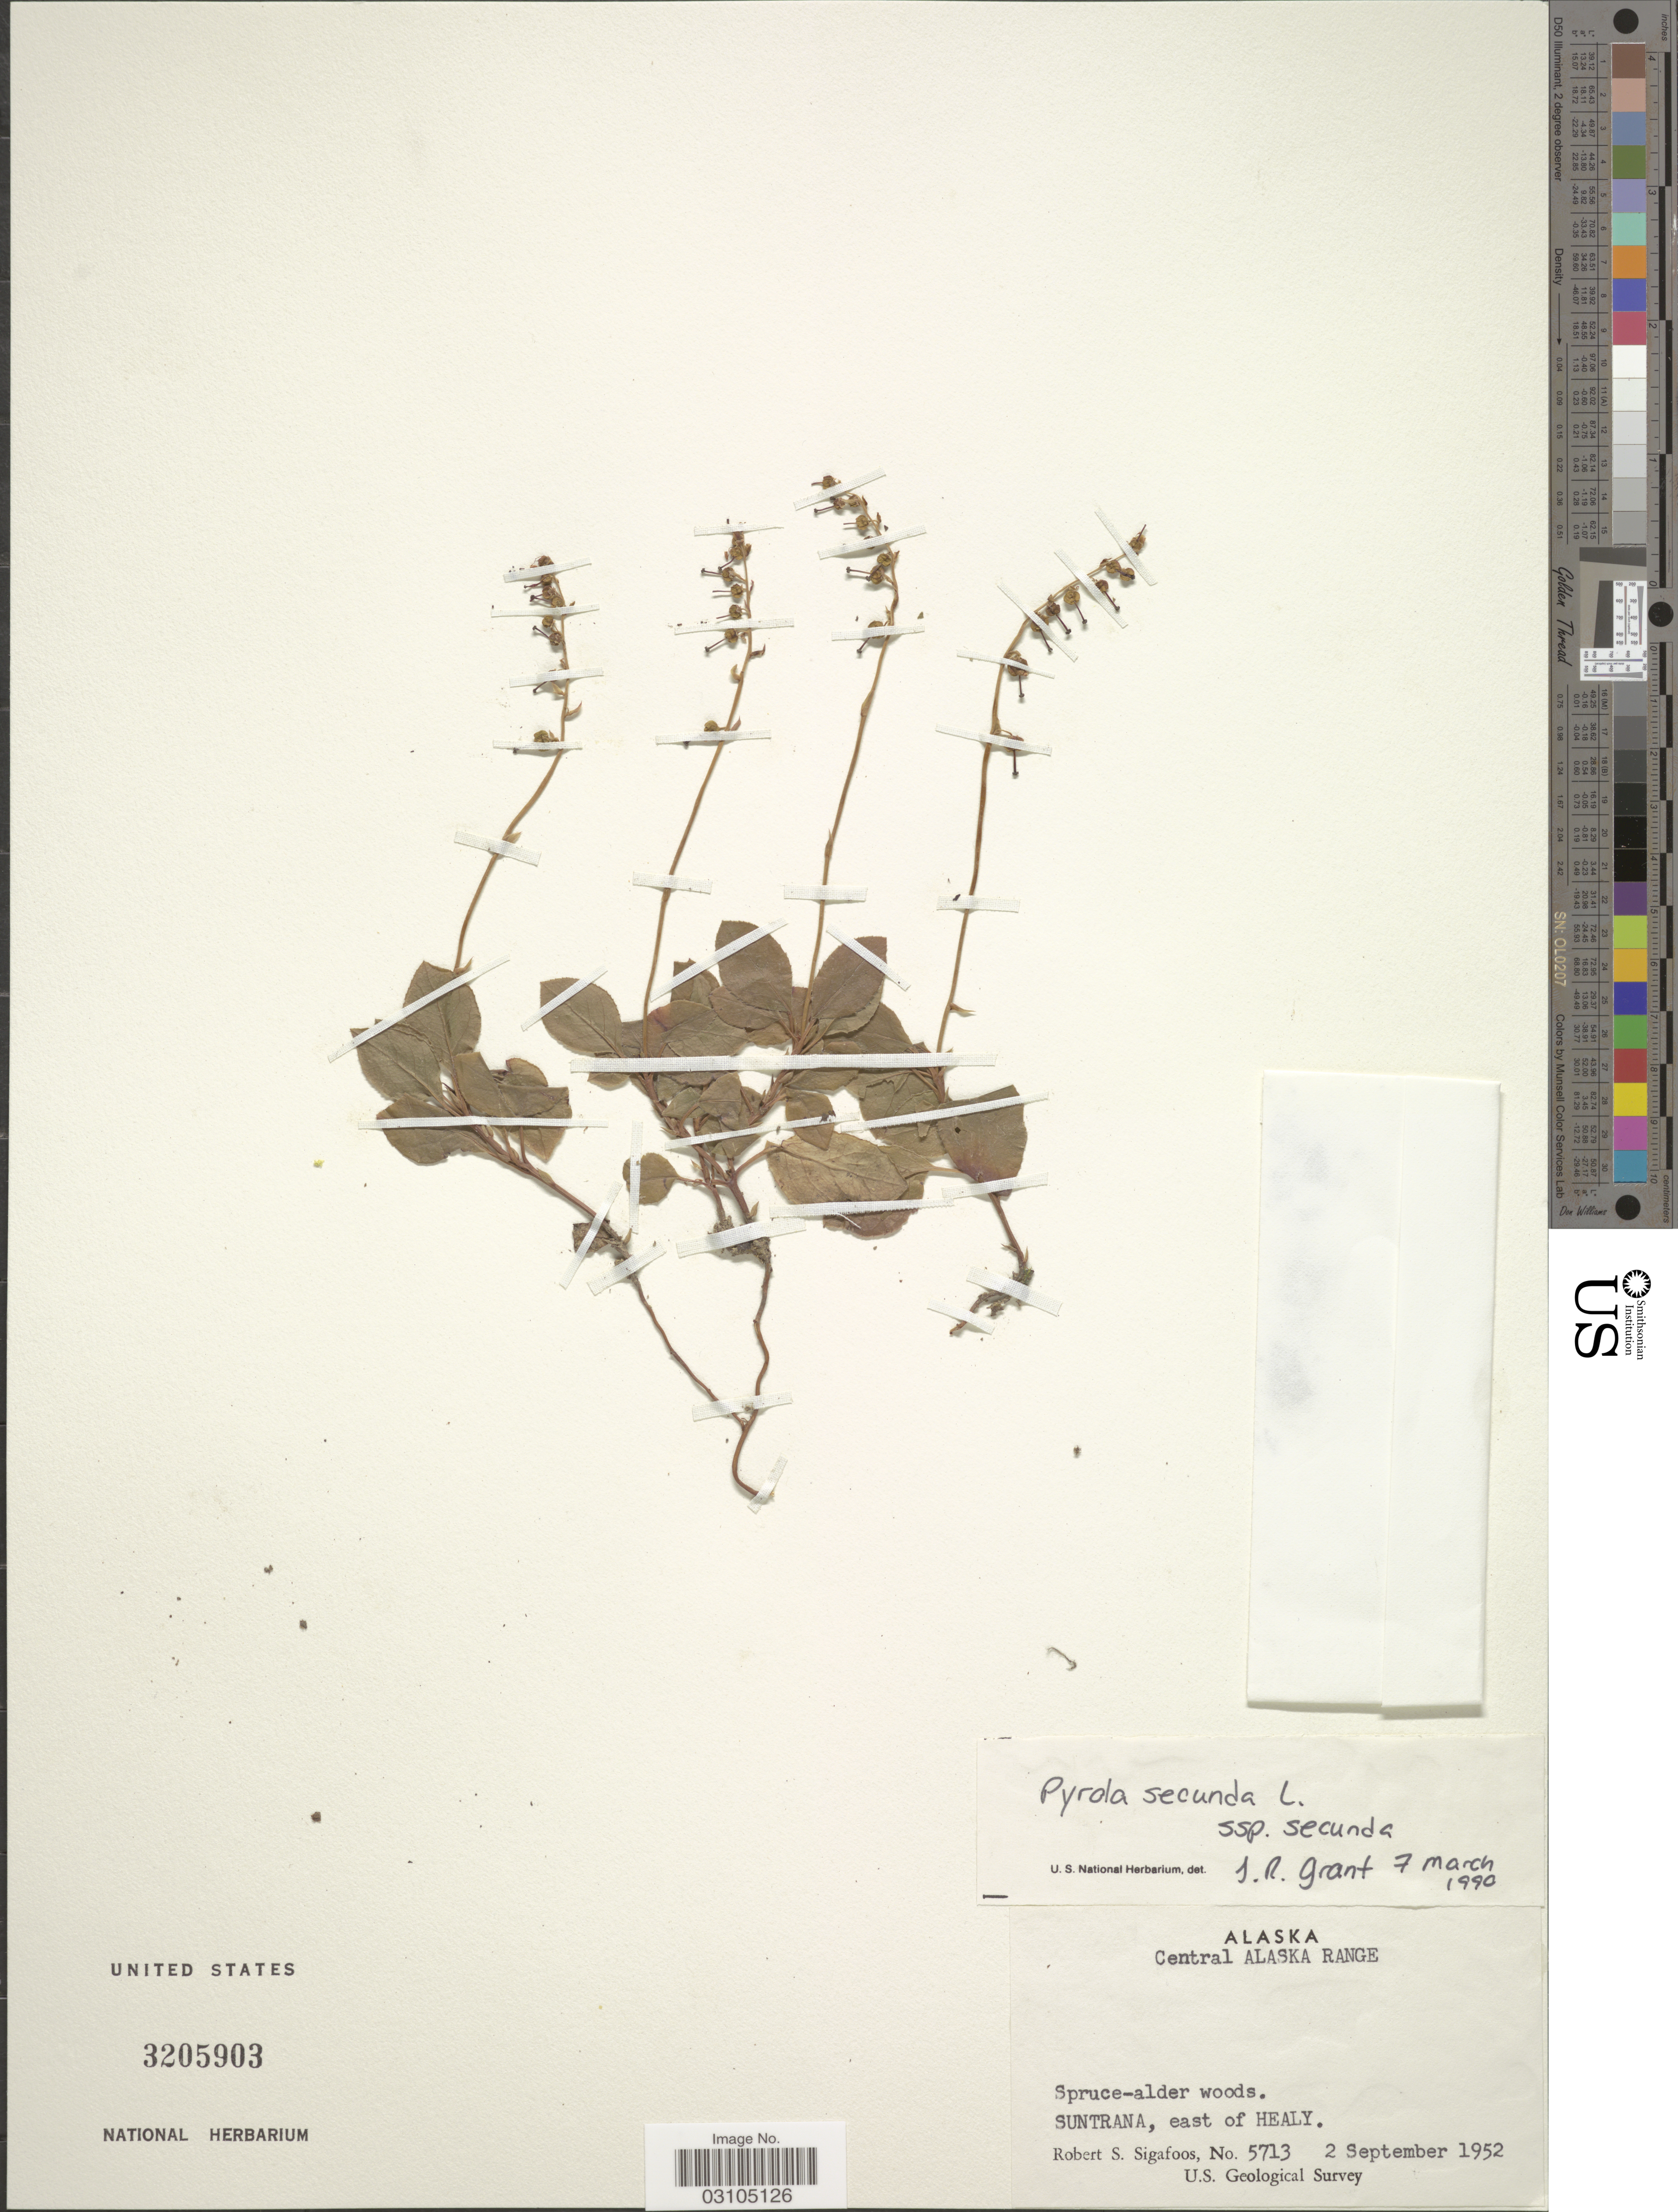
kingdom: Plantae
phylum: Tracheophyta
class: Magnoliopsida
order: Ericales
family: Ericaceae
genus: Orthilia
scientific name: Orthilia secunda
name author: (L.) House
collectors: R. Sigafoos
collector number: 5713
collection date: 1952-09-02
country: United States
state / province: Alaska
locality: Central Alaska Range. Suntrana, east of Healy.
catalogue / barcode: US 3205903